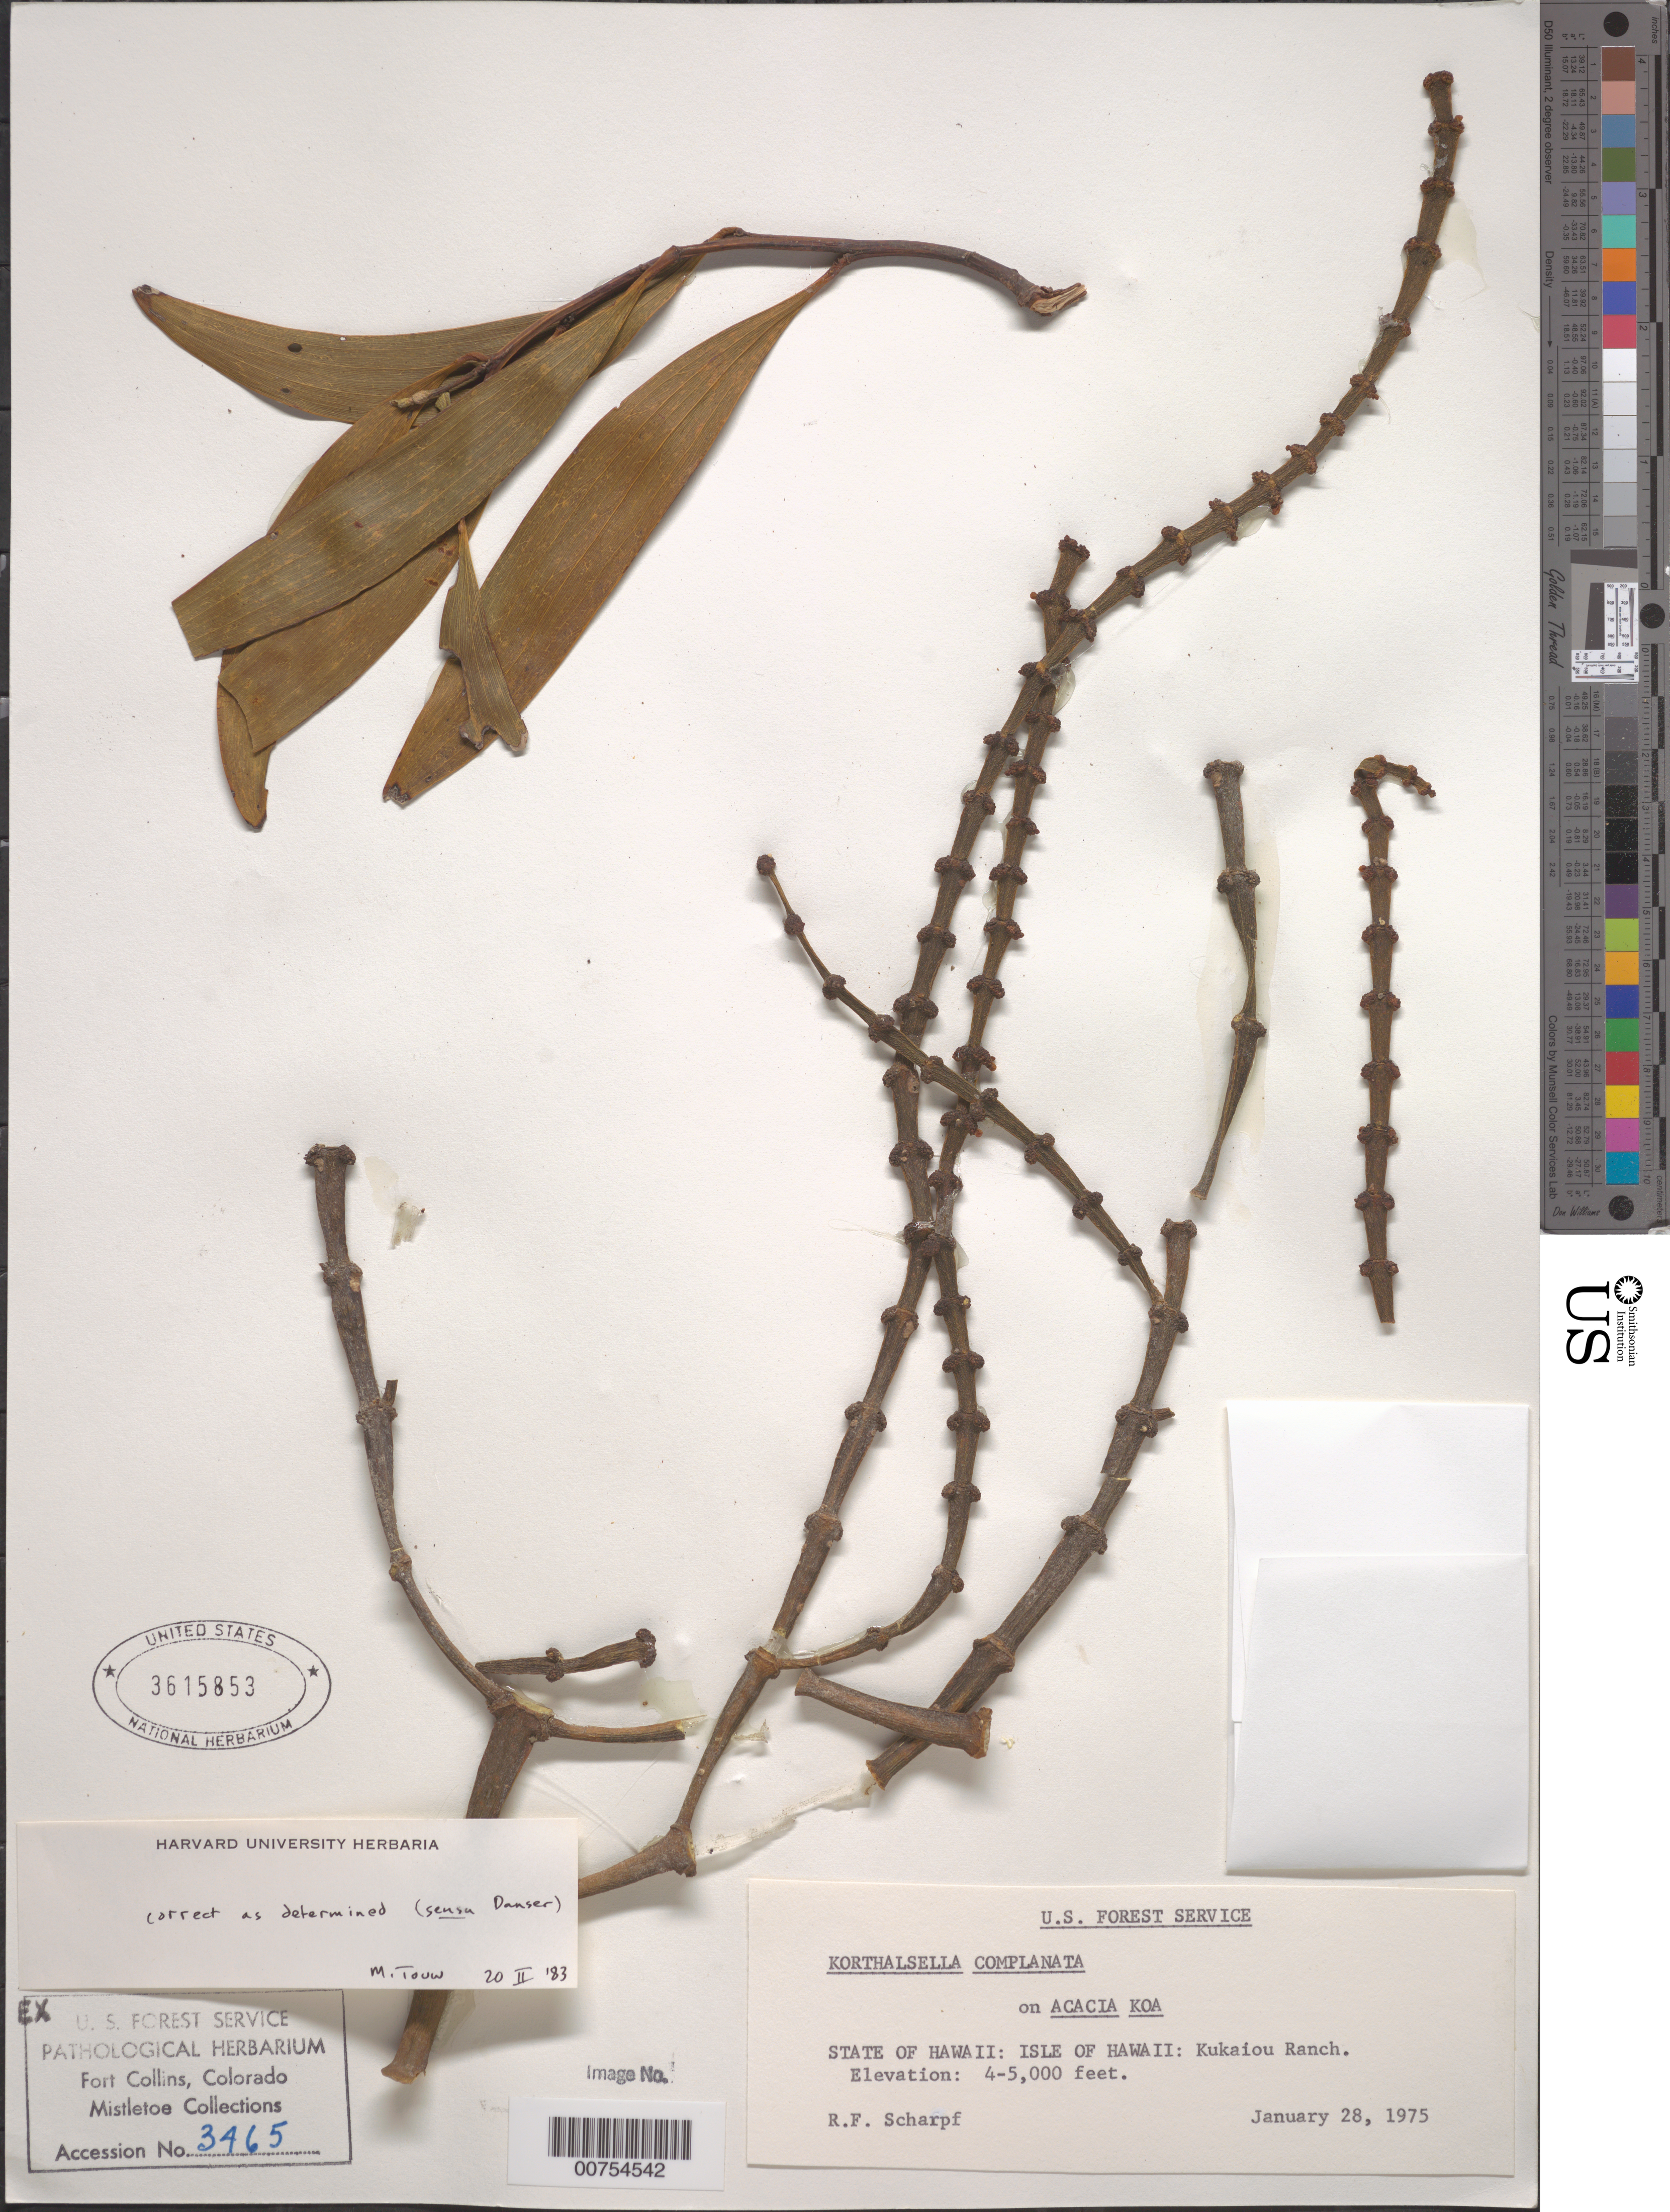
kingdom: Plantae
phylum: Tracheophyta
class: Magnoliopsida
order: Fabales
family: Fabaceae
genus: Acacia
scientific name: Acacia koa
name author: A. Gray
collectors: R. F. Scharpf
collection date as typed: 28 Jan 1975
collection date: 1975-01-28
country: United States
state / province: Hawaii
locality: Kukaiou Ranch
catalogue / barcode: US 3615853